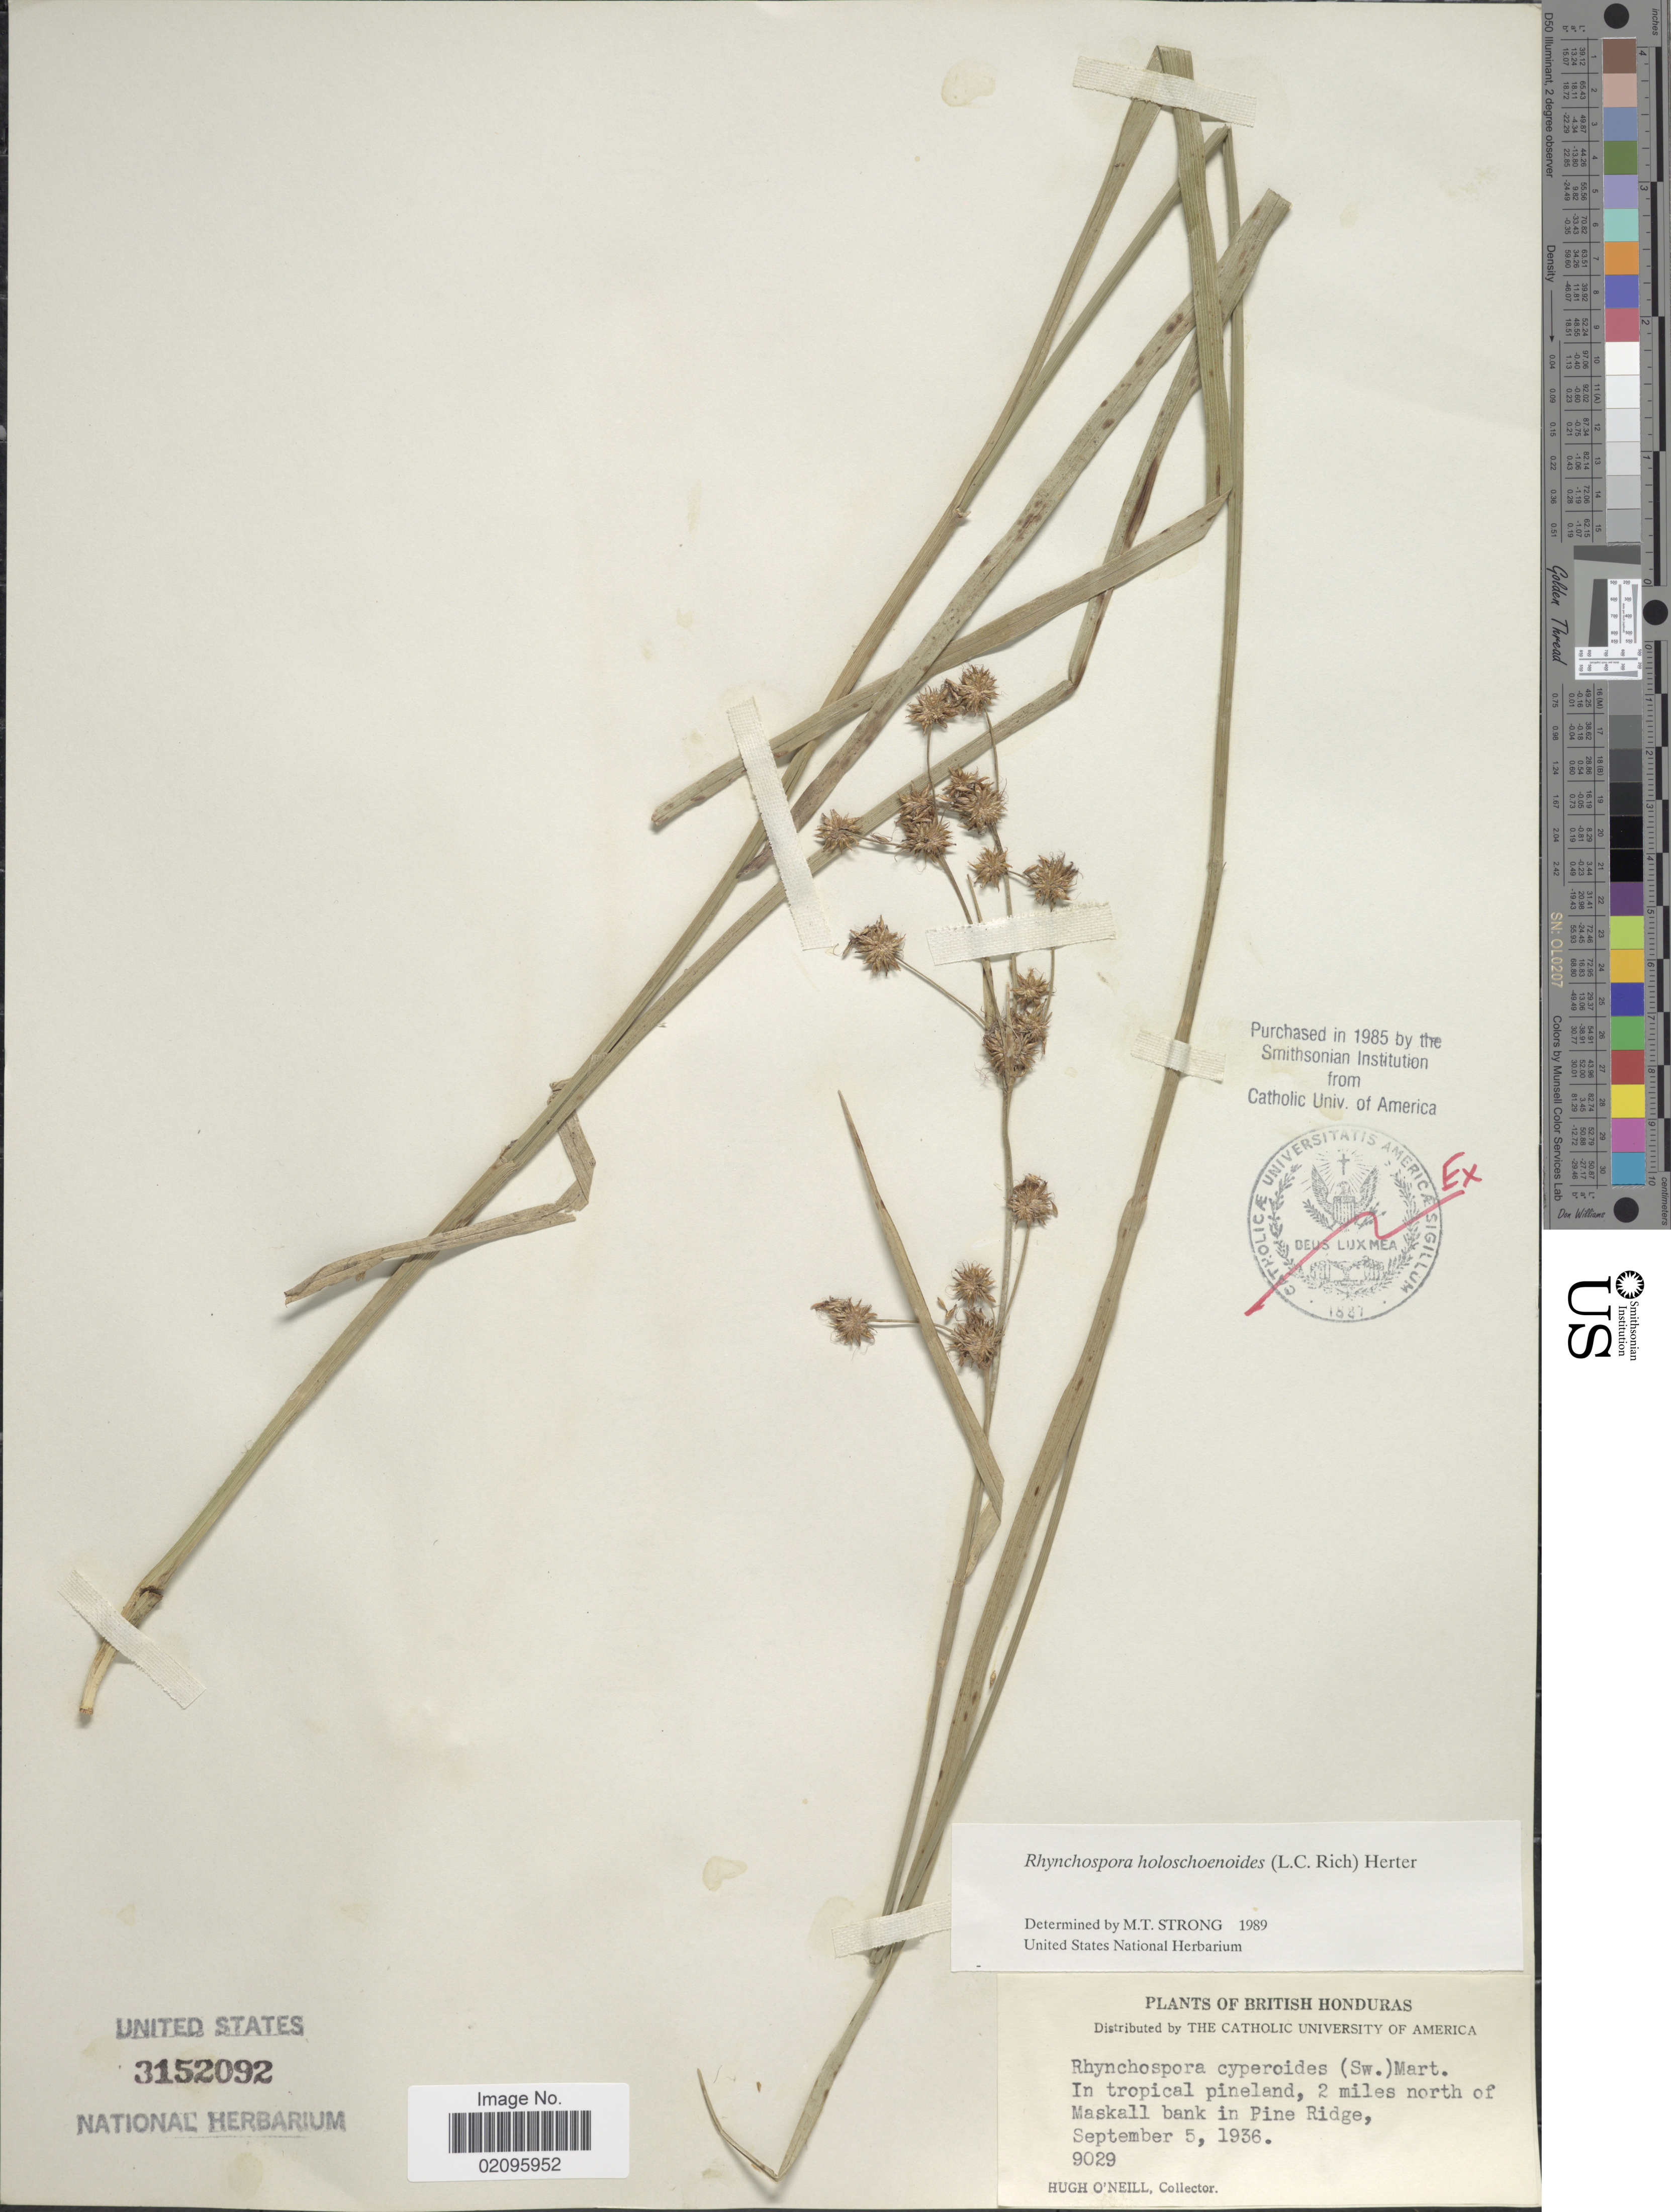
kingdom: Plantae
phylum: Tracheophyta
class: Liliopsida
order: Poales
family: Cyperaceae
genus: Rhynchospora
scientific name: Rhynchospora holoschoenoides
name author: (Rich.) Herter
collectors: H. O'Neill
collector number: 9029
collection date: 1936-09-05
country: Belize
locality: British Honduras, 2 miles north of Maskall bank in Pine Ridge.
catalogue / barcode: US 3152092